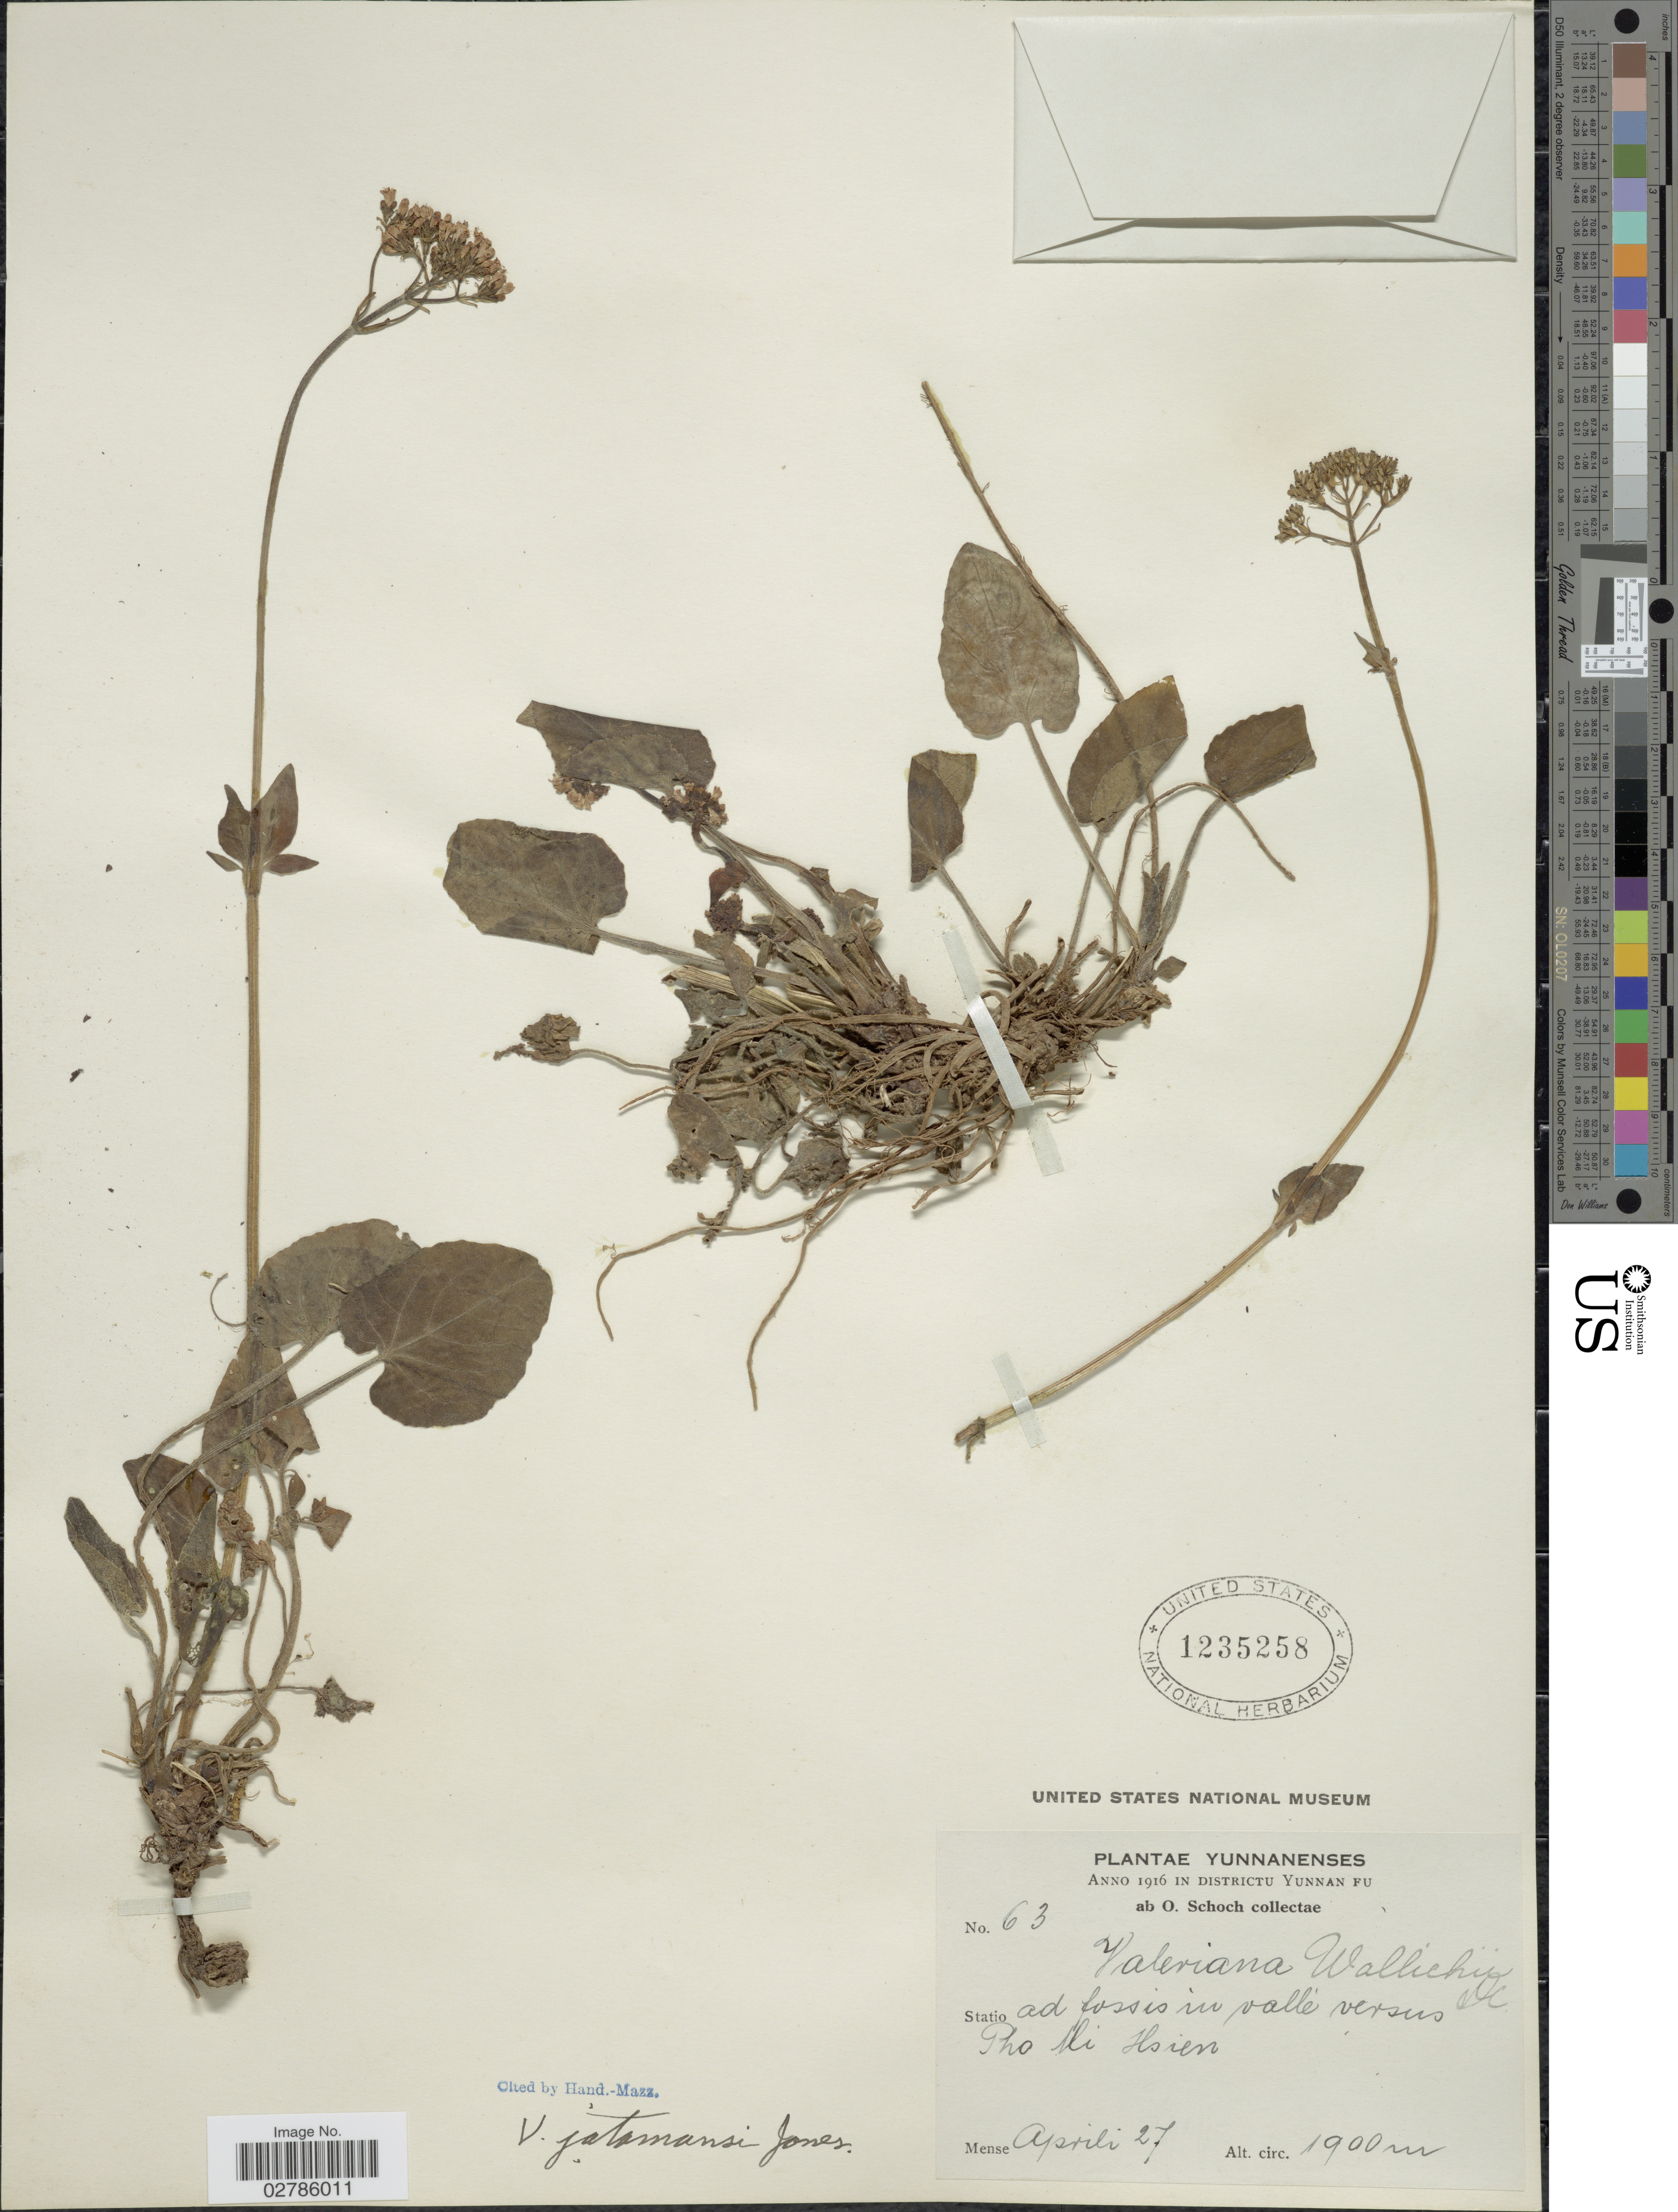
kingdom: Plantae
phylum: Tracheophyta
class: Magnoliopsida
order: Dipsacales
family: Caprifoliaceae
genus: Valeriana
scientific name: Valeriana jatamansi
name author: Jones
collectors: O. Schoch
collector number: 63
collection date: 1916-04-27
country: China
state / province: Yunnan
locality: Districtu Yunnan Fu. Statio ad fossis in valle versus Pho Ui Hsien. [interpreted]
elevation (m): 1900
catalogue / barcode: US 1235258